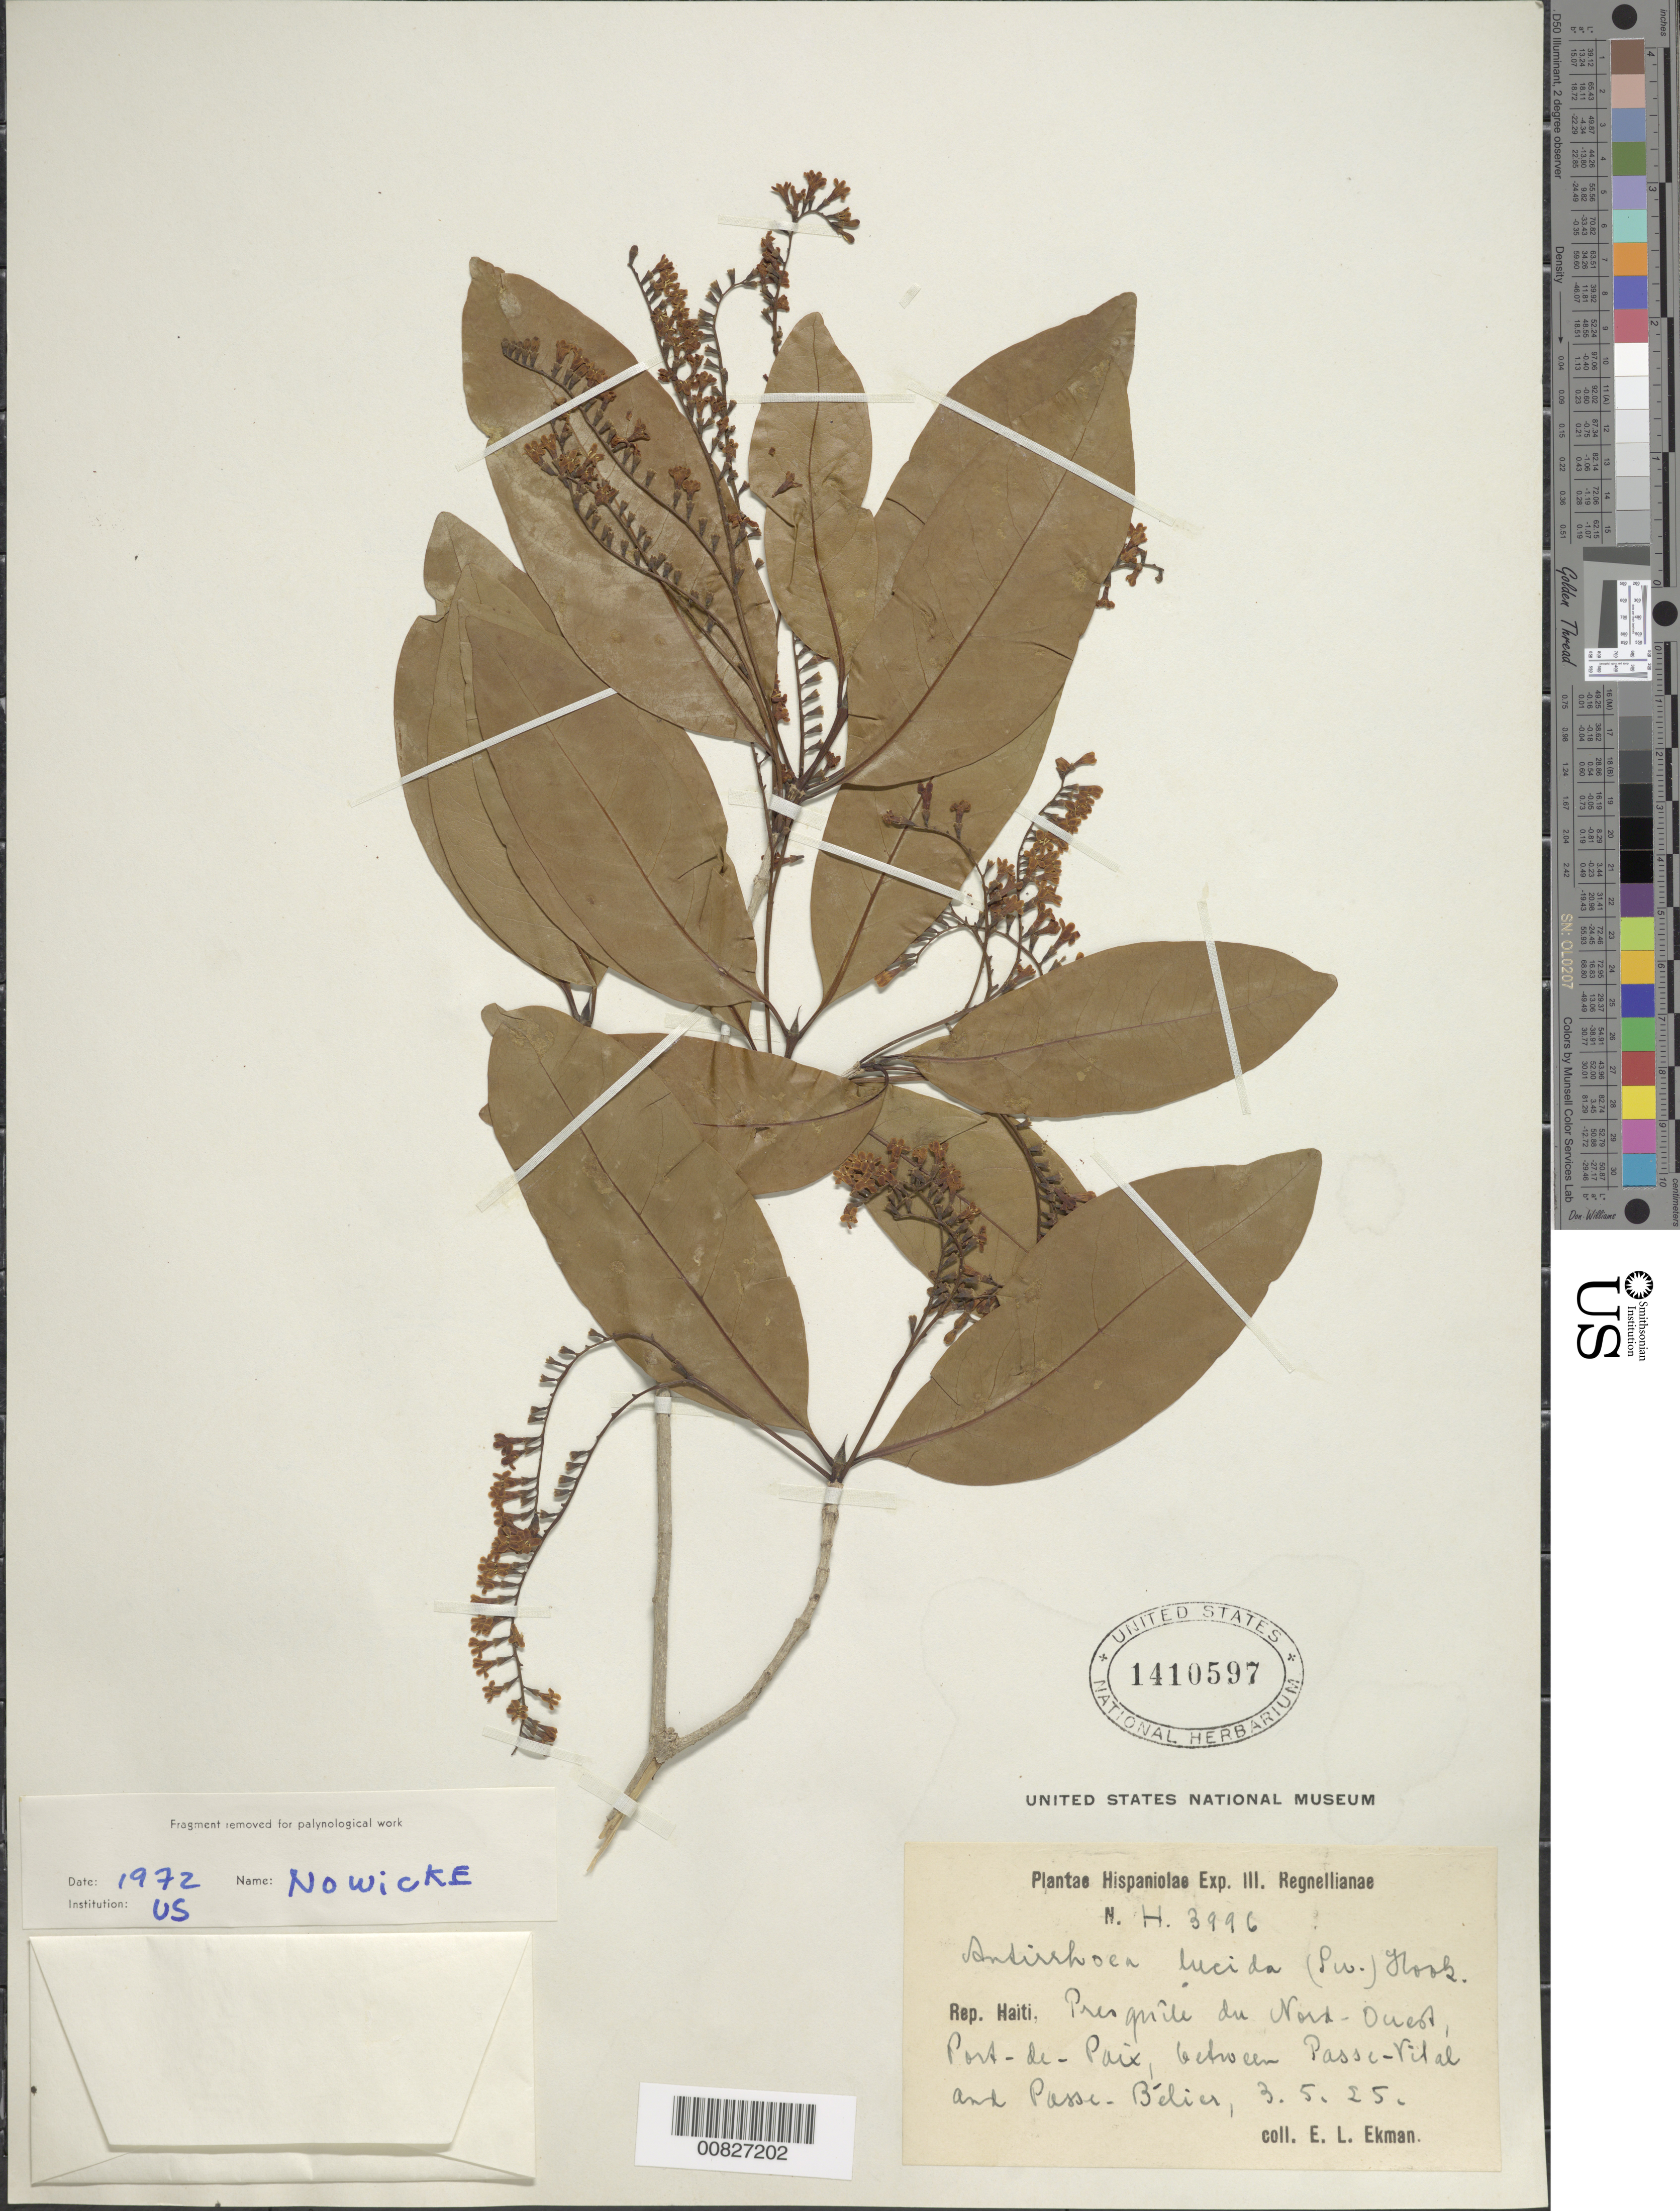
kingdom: Plantae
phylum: Tracheophyta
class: Magnoliopsida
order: Gentianales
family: Rubiaceae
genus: Stenostomum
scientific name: Stenostomum lucidum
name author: (Sw.) C.F. Gaertn.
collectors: E. L. Ekman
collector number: H 3996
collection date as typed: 03 May 1925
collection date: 1925-05-03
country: Haiti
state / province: Nord-Ouest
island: Hispaniola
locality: Port de Paix, between Passe-Vital and Passe-Bélier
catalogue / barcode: US 1410597